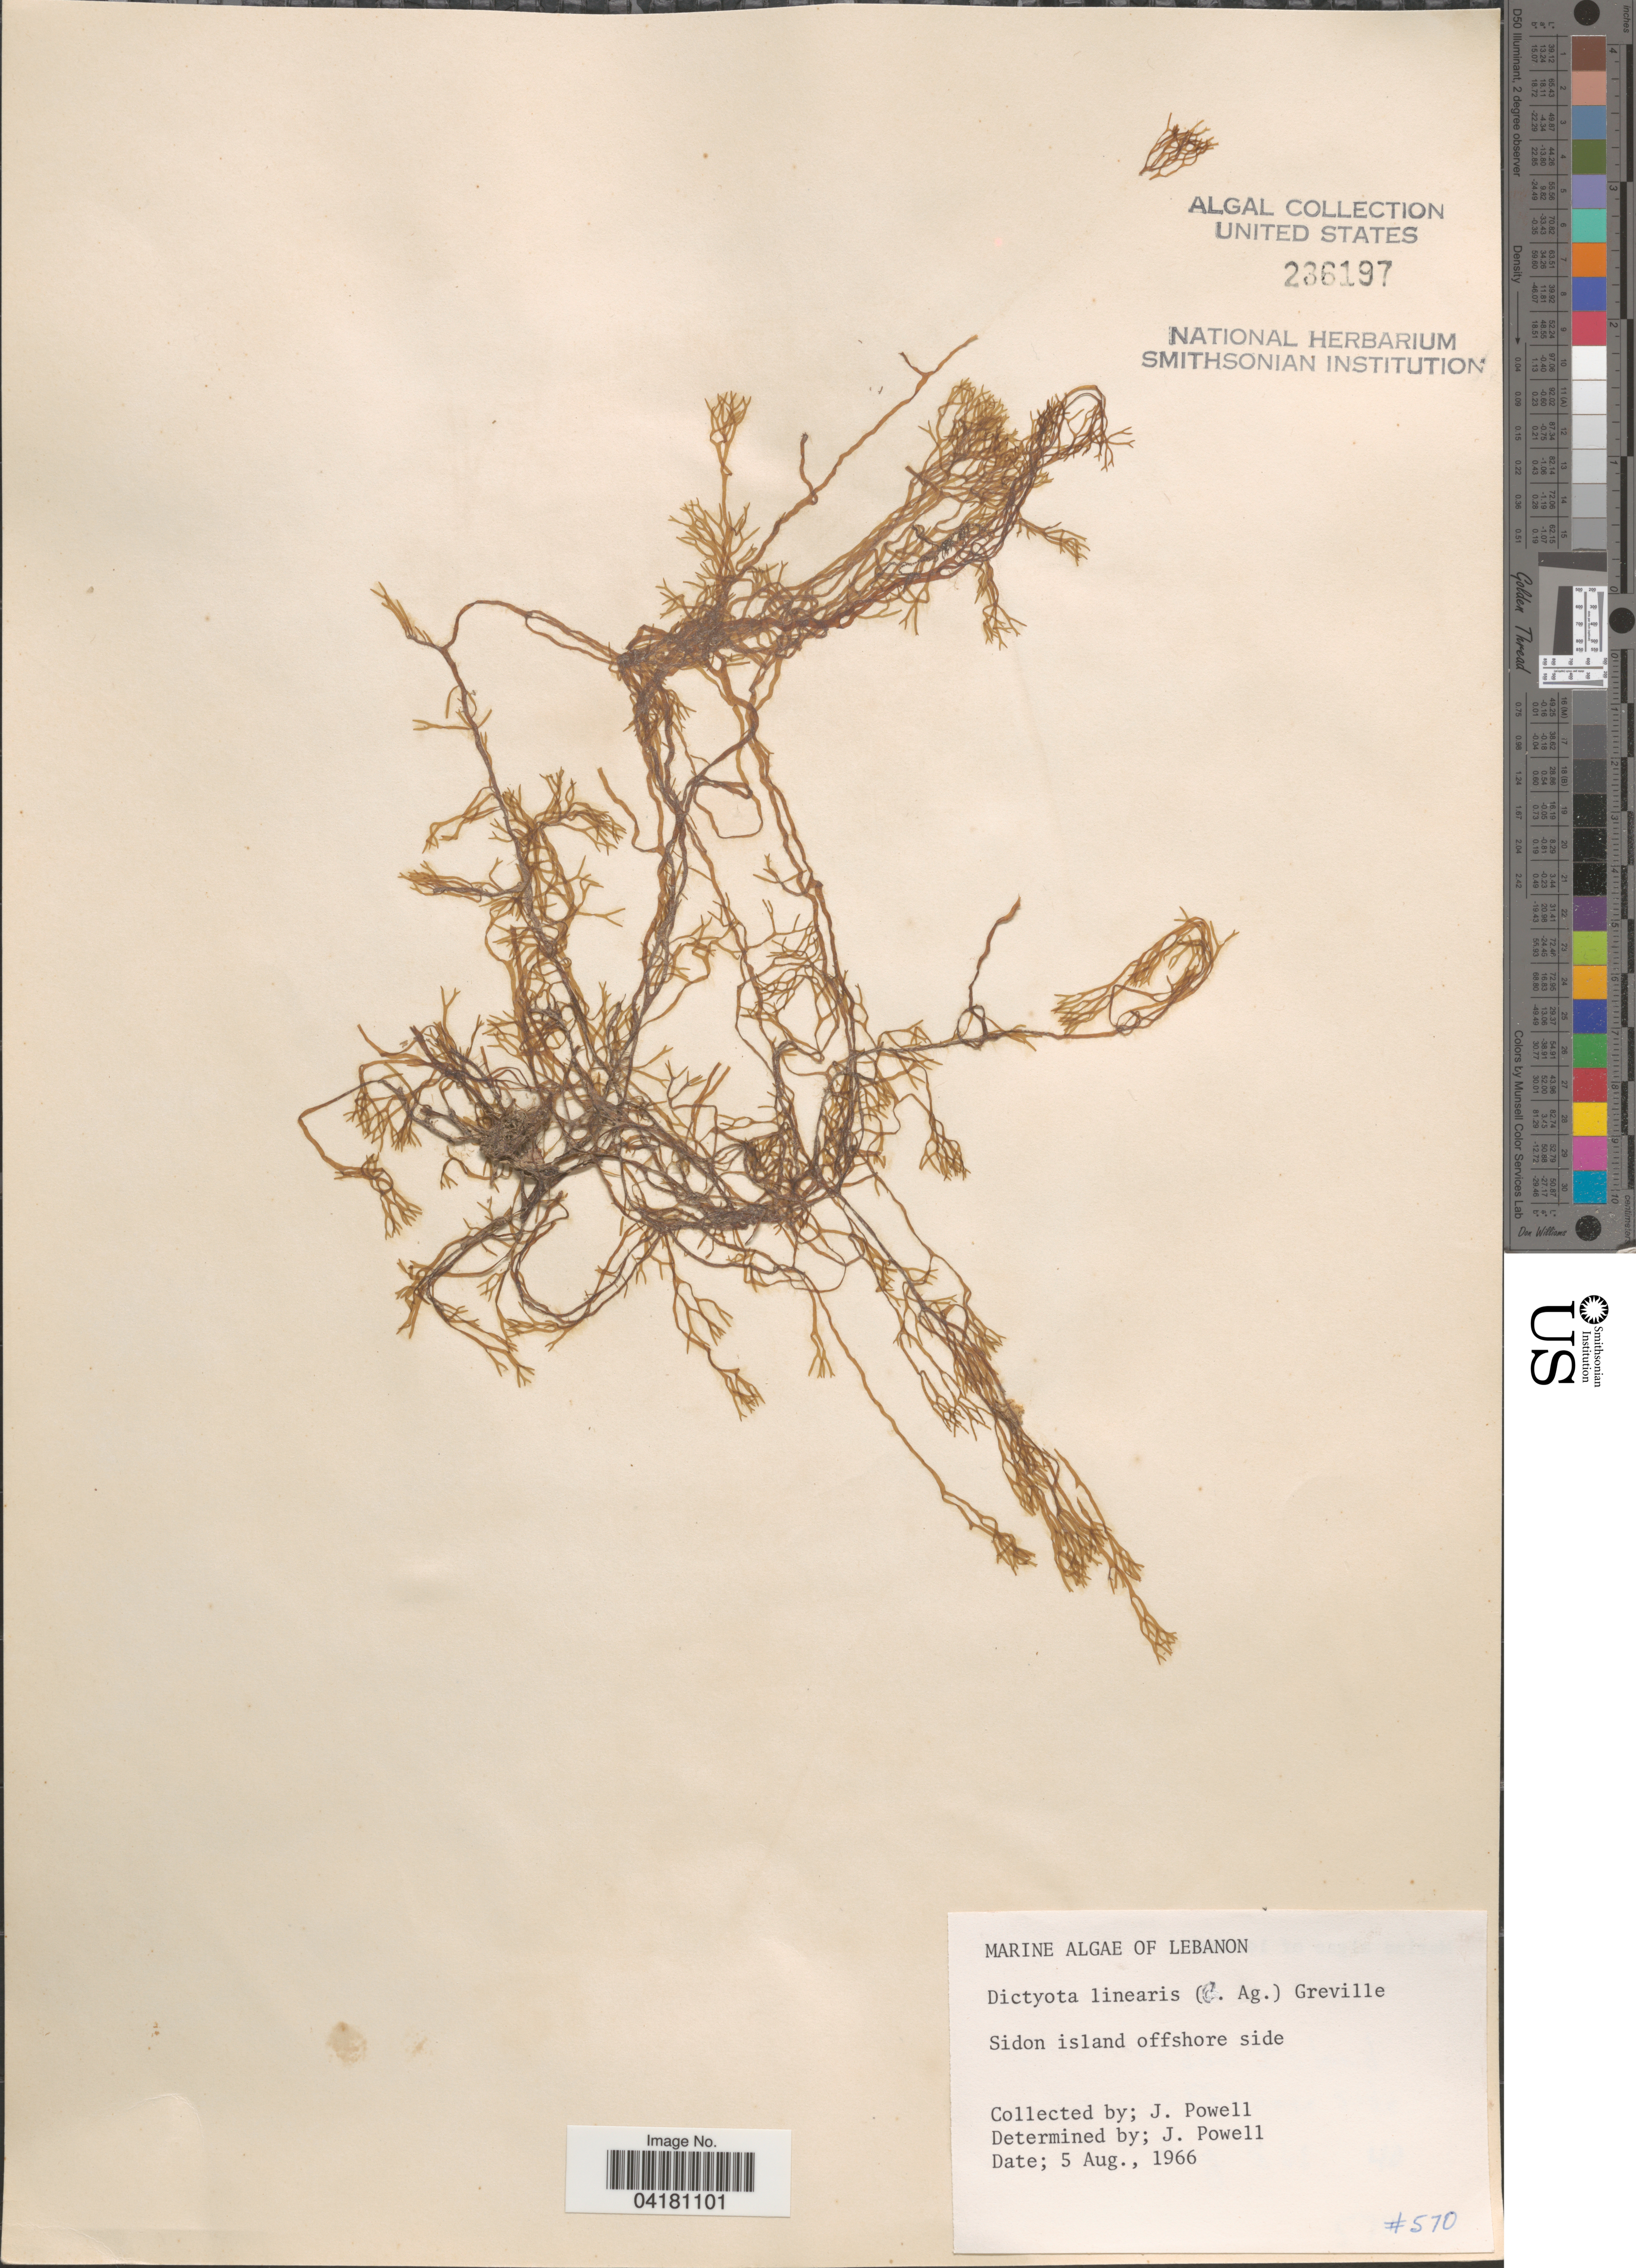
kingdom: Chromista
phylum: Ochrophyta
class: Phaeophyceae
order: Dictyotales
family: Dictyotaceae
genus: Dictyota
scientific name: Dictyota linearis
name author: (C. Agardh) Grev.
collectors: J. Powell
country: Lebanon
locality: Sidon island offshore side.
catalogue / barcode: US 236197